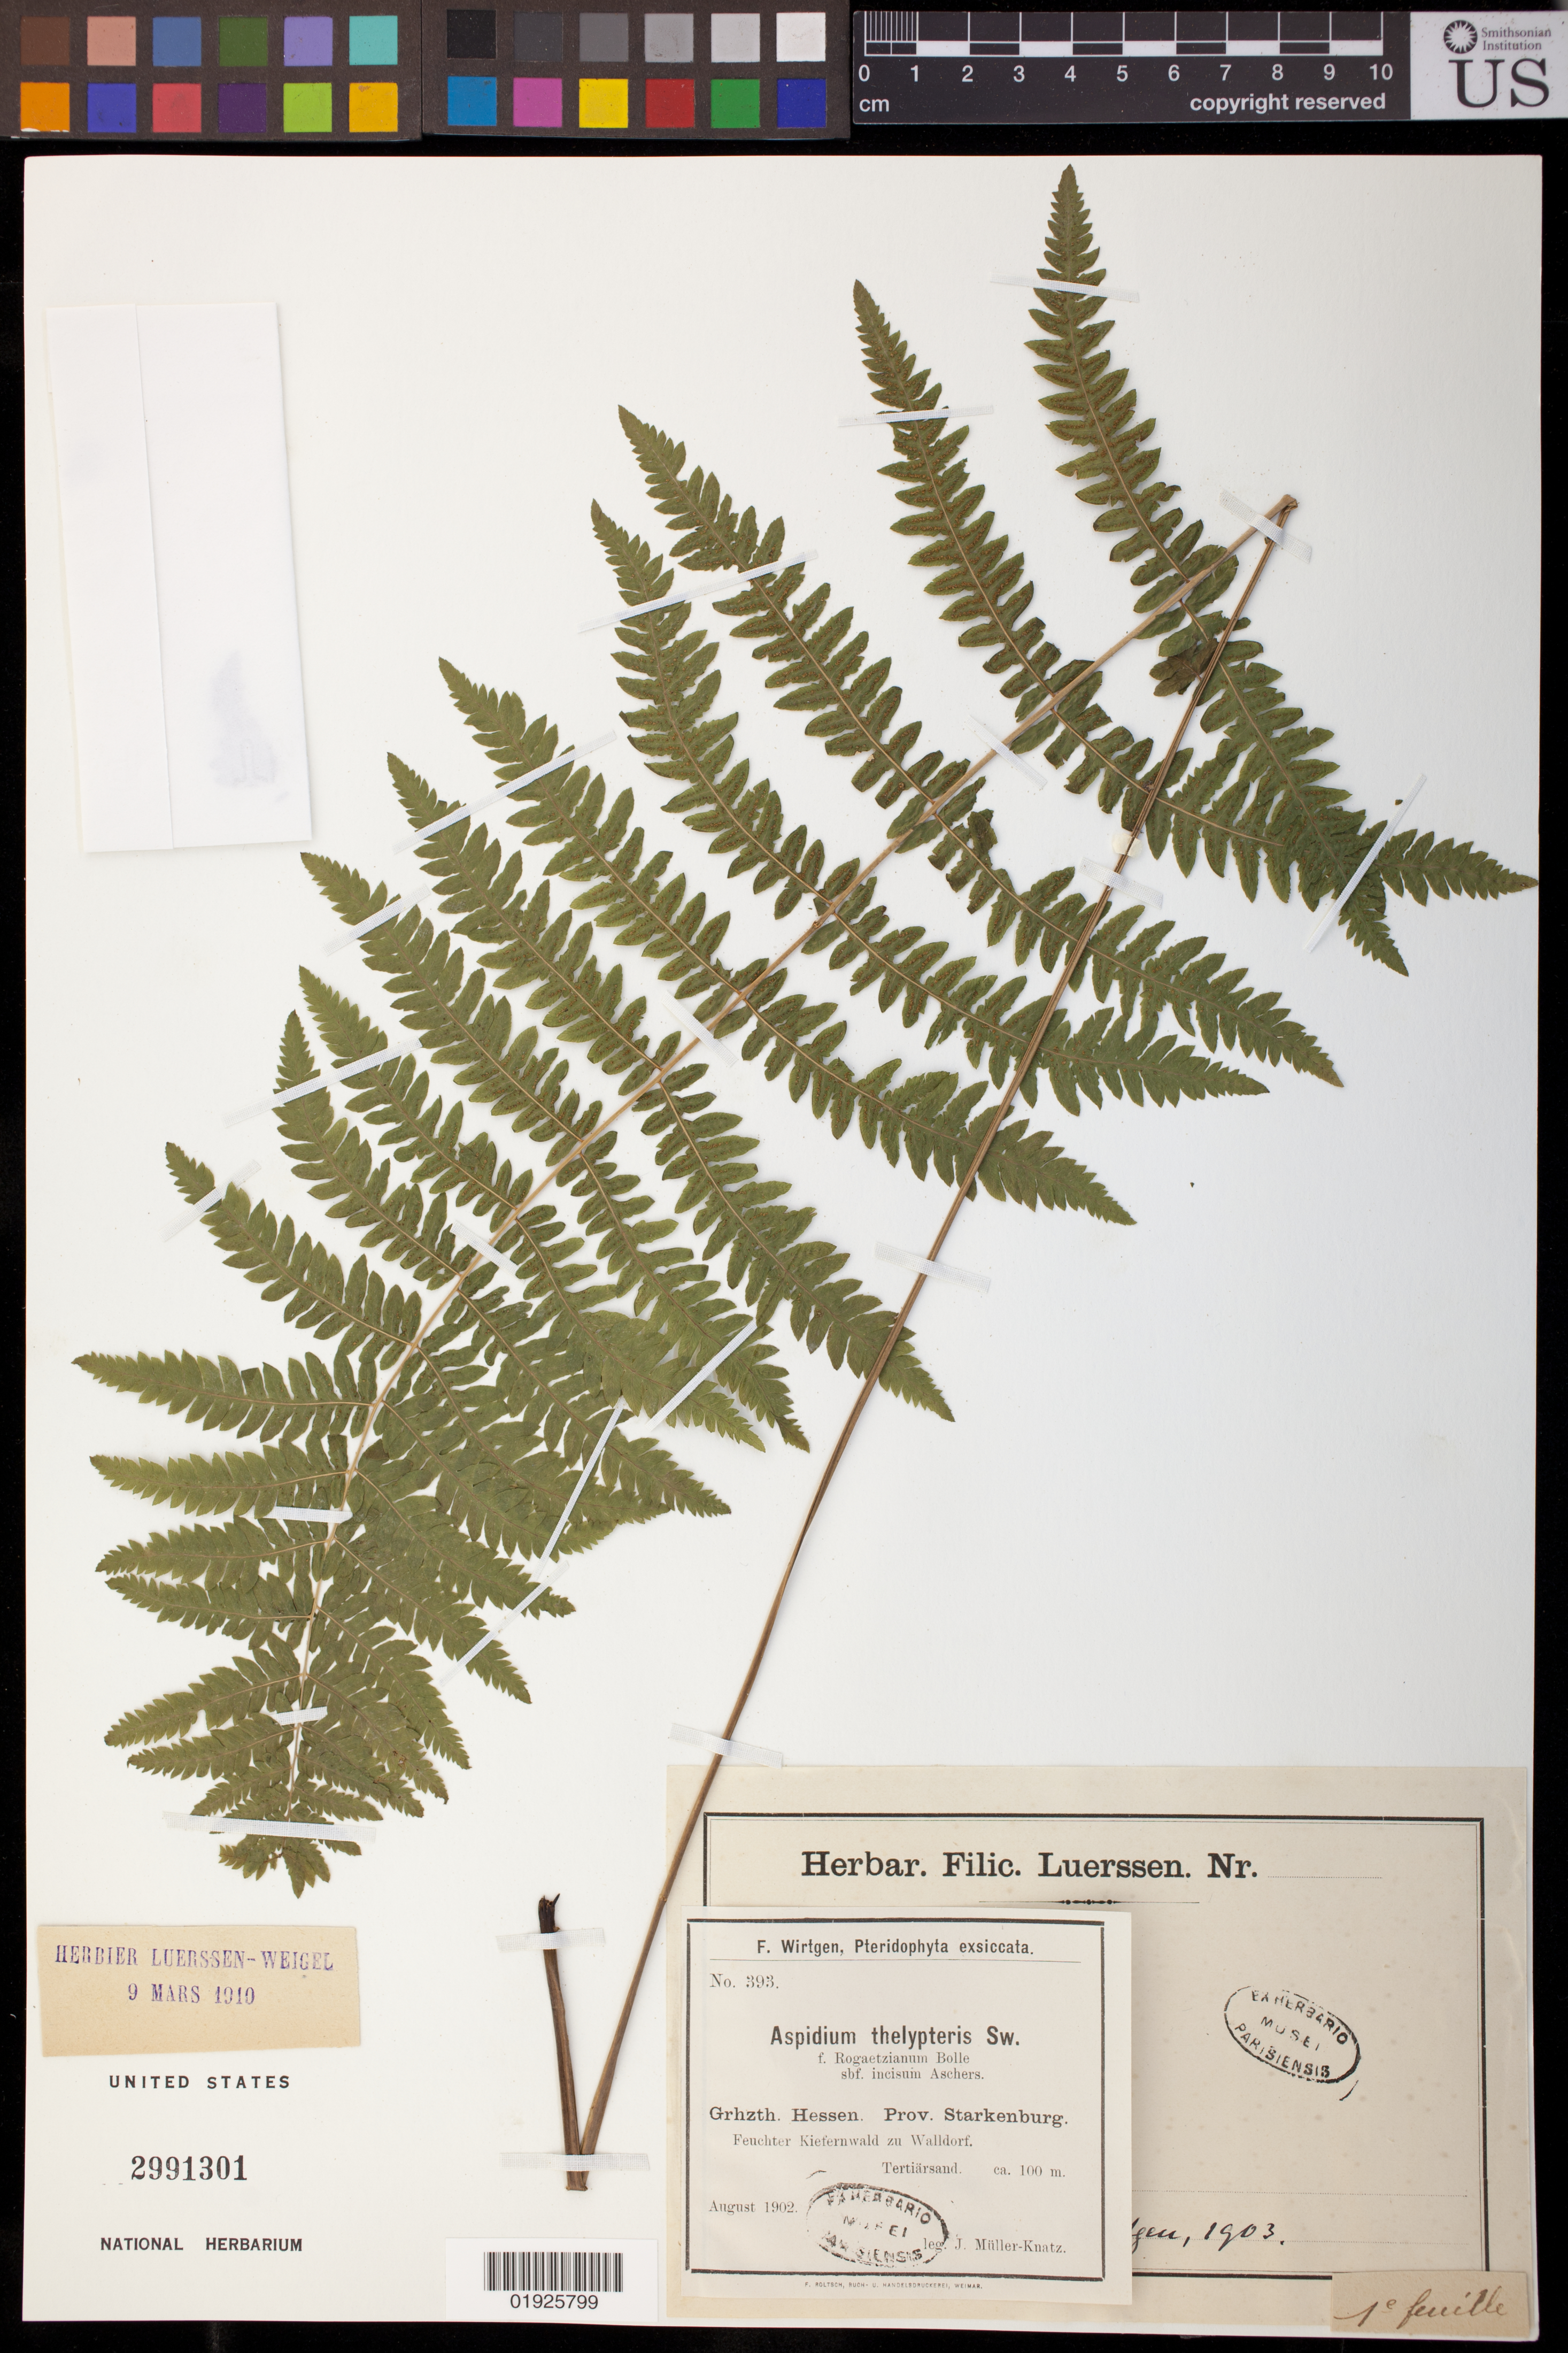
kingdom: Plantae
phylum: Tracheophyta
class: Polypodiopsida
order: Polypodiales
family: Thelypteridaceae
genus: Thelypteris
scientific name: Thelypteris palustris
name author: (Salisb.) Schott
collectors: J. Müller-Knatz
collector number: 393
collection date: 1902-08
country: Germany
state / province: Hesse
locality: Prov. Starkenburg. Feuchter Kiefernwald zu Walldorf.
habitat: Tertiärsand.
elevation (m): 100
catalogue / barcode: US 2991301